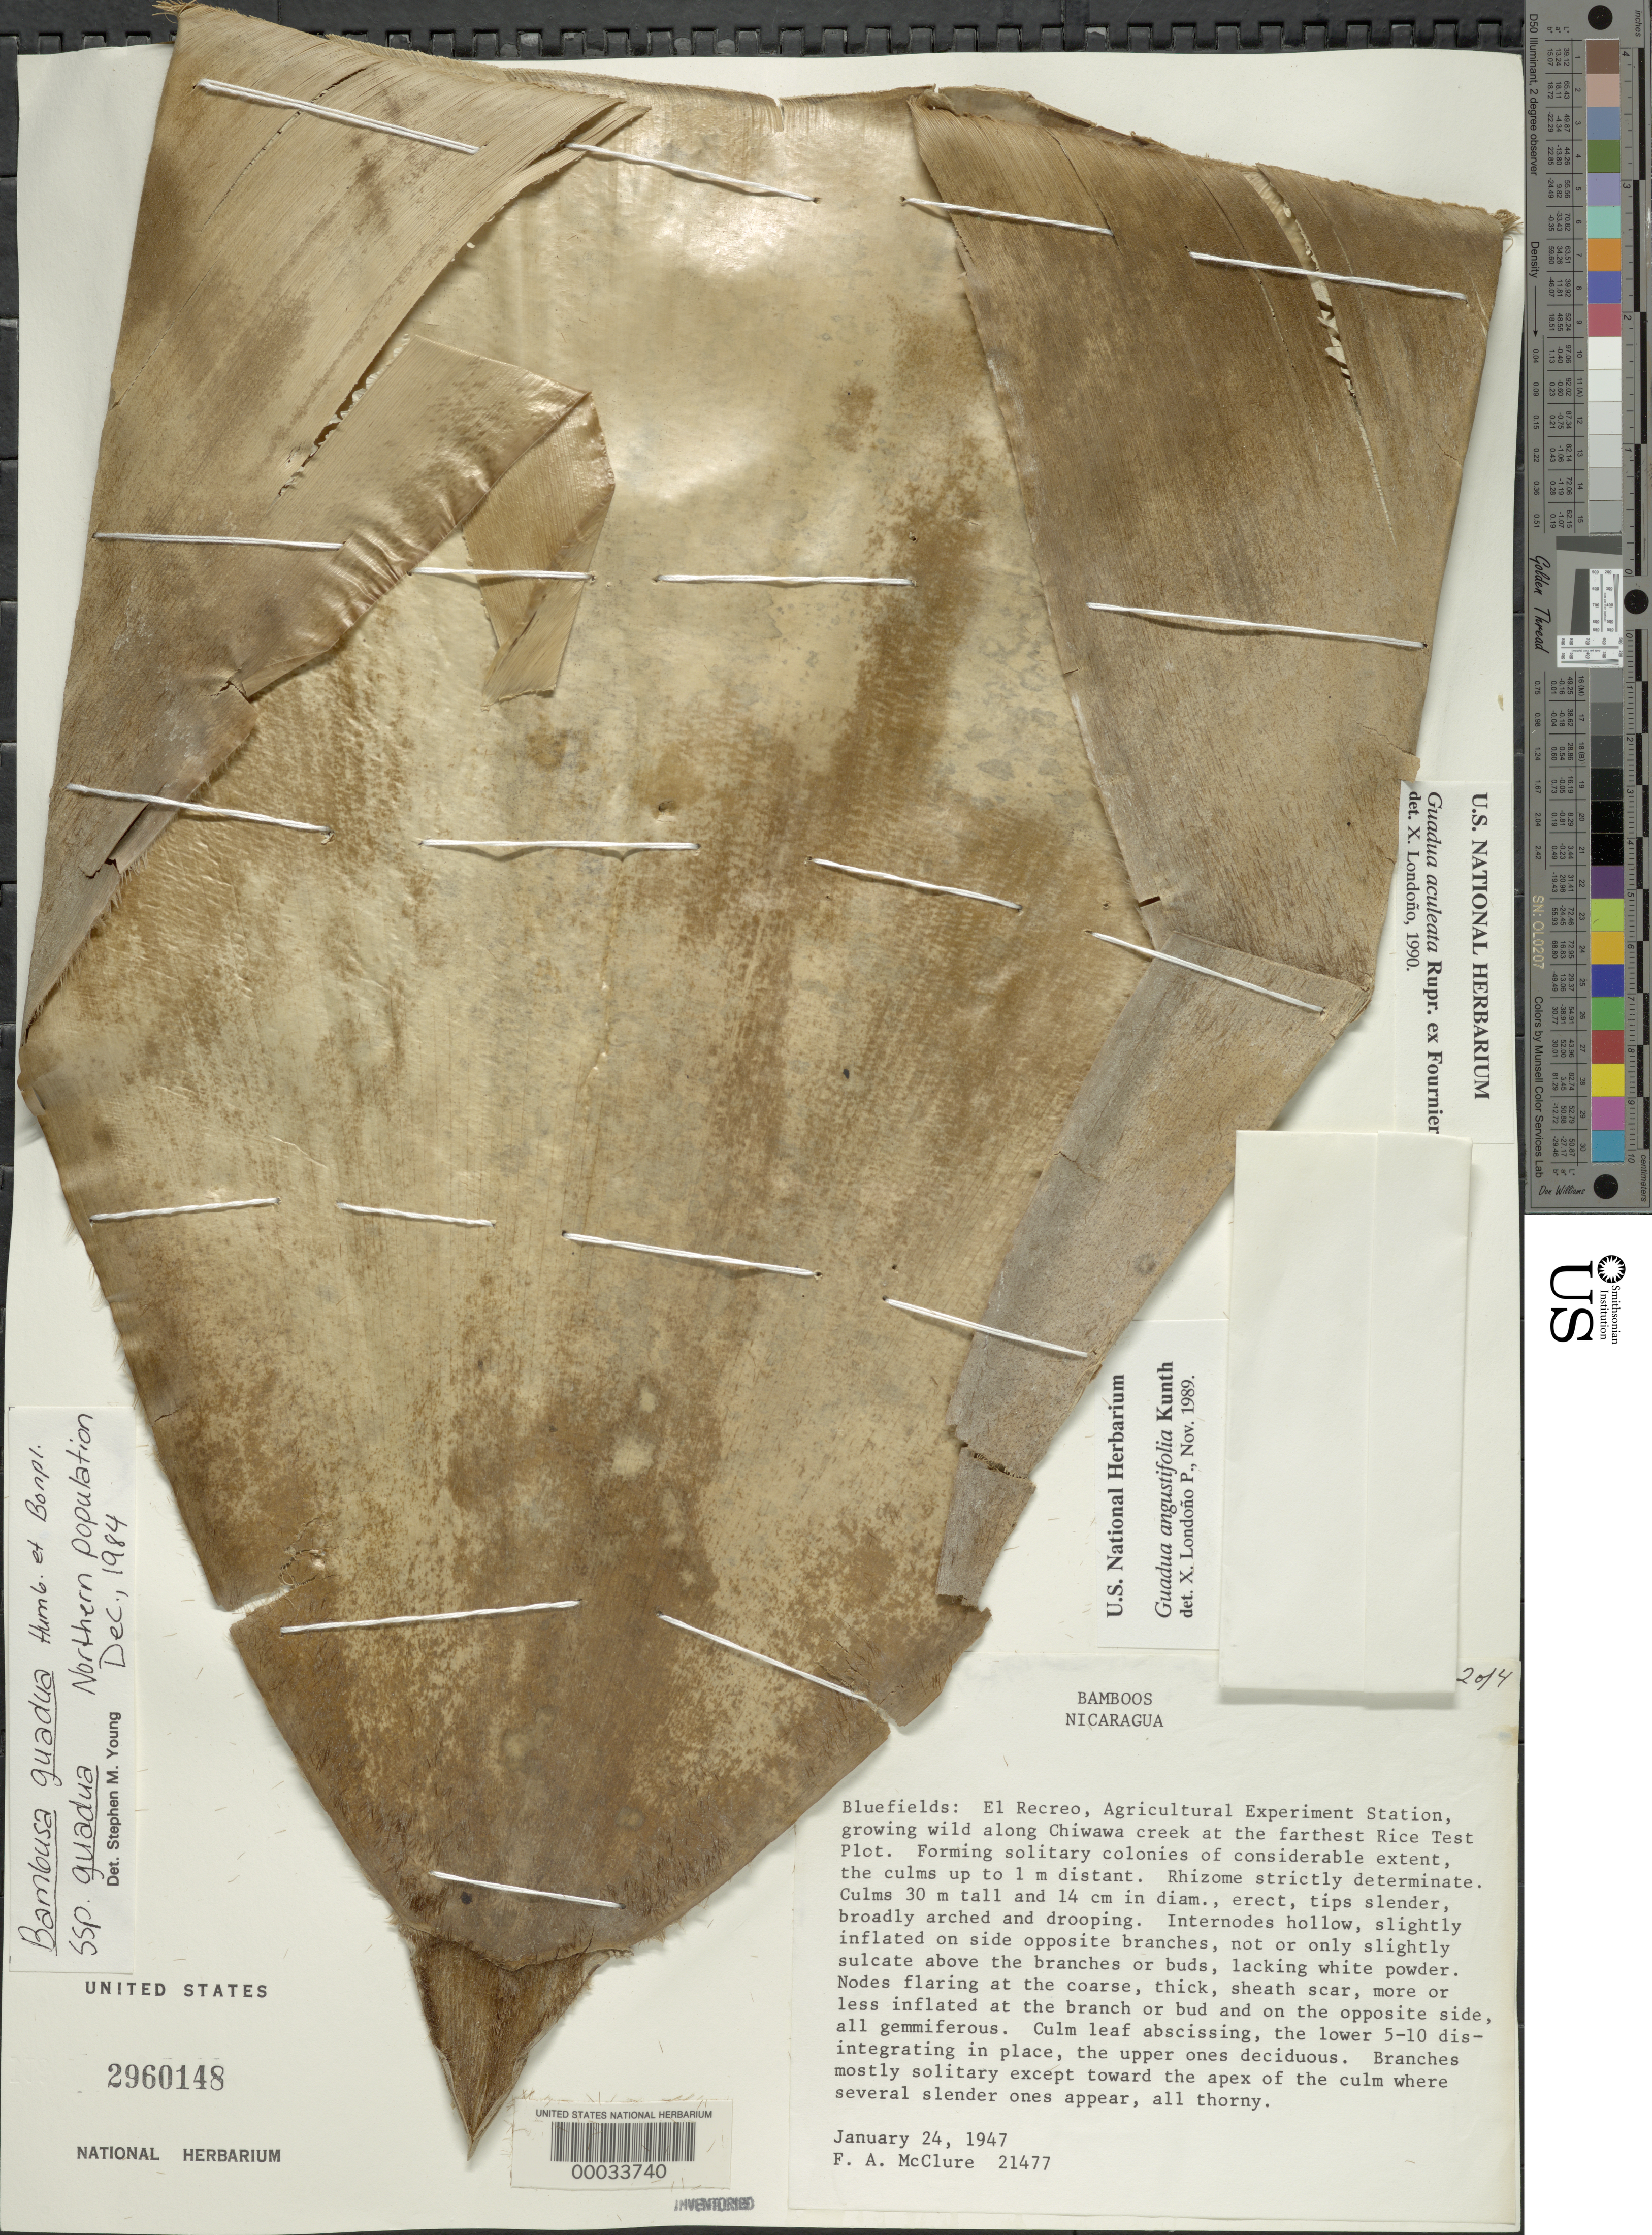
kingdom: Plantae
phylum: Tracheophyta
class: Liliopsida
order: Poales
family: Poaceae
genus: Guadua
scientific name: Guadua aculeata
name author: Rupr. ex E. Fourn.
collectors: F. A. McClure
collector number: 21477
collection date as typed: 24 Jan 1947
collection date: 1947-01-24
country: Nicaragua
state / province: Atlántico Sur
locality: Bluefields: el recreo, agr. expt. sta., along chiwawa creek at the farthest rice test plot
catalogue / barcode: US 2960148